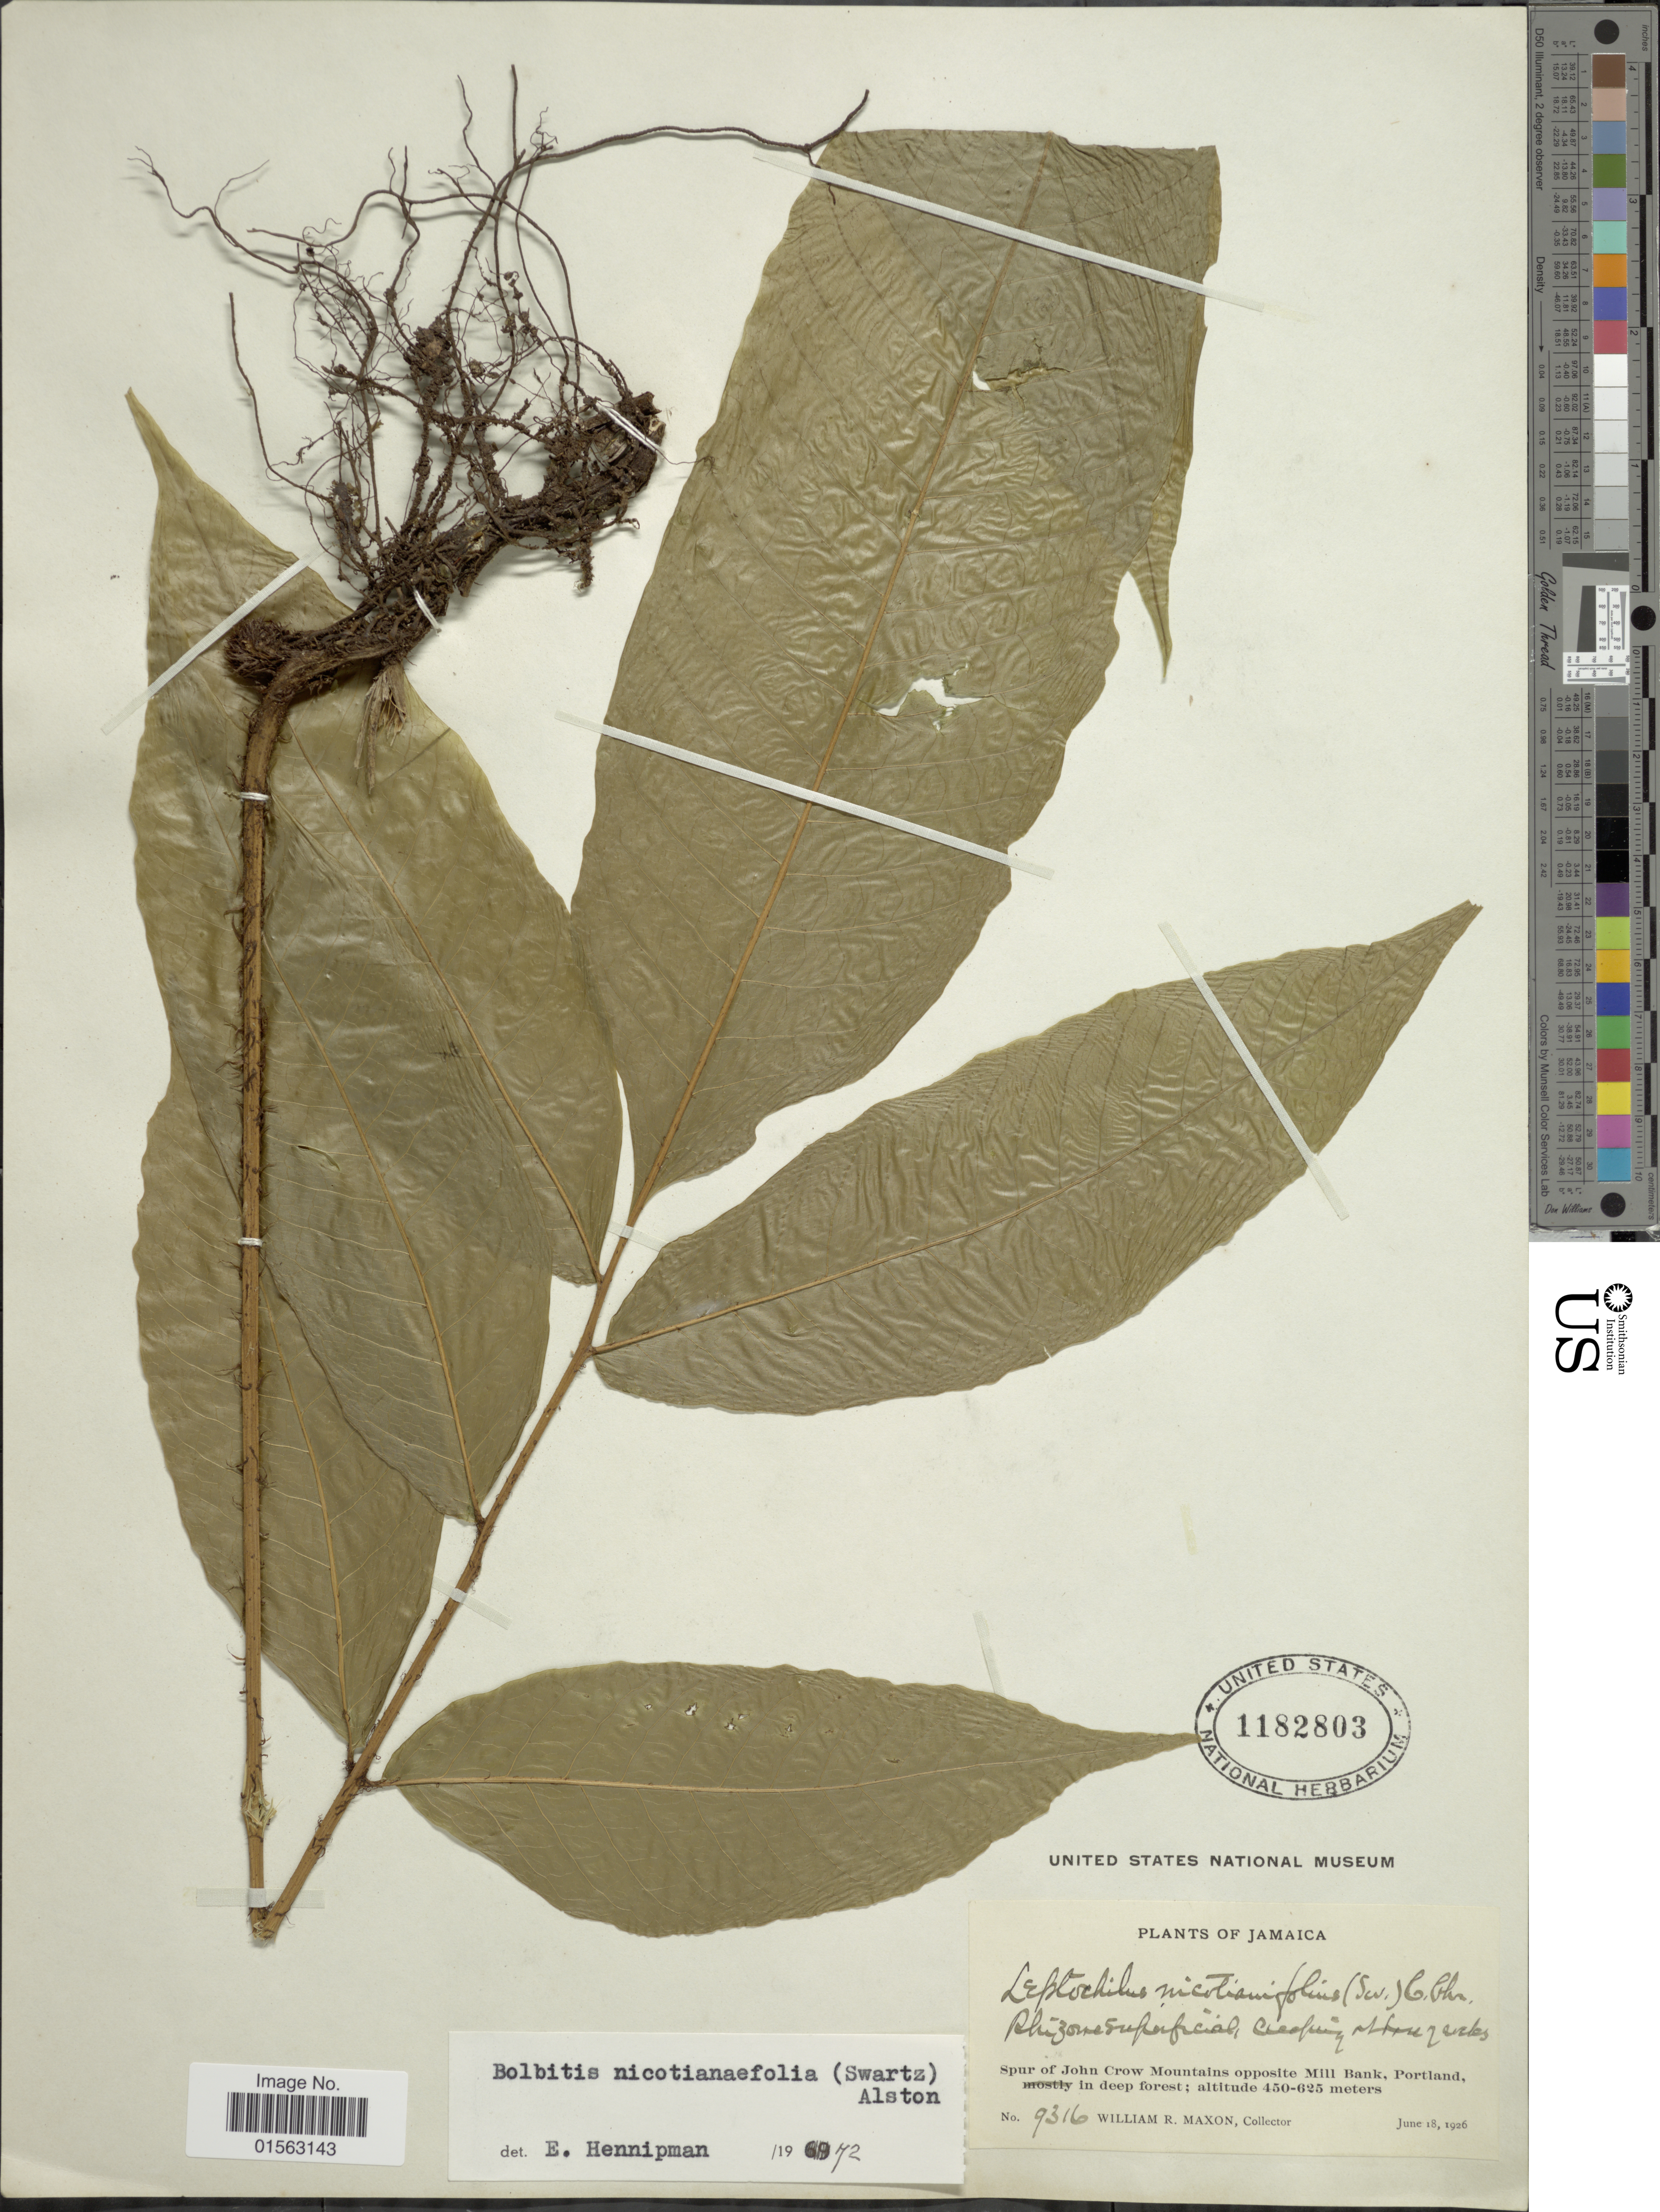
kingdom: Plantae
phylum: Tracheophyta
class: Polypodiopsida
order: Polypodiales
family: Dryopteridaceae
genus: Mickelia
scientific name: Mickelia nicotianifolia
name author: (Sw.) R.C. Moran et al.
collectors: W. R. Maxon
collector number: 9316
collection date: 1926-06-18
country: Jamaica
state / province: Portland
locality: Jamaica, Spur of John Crow Mountains opposite Mill Bank, Portland, in deep forest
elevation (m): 450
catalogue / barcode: US 1182803